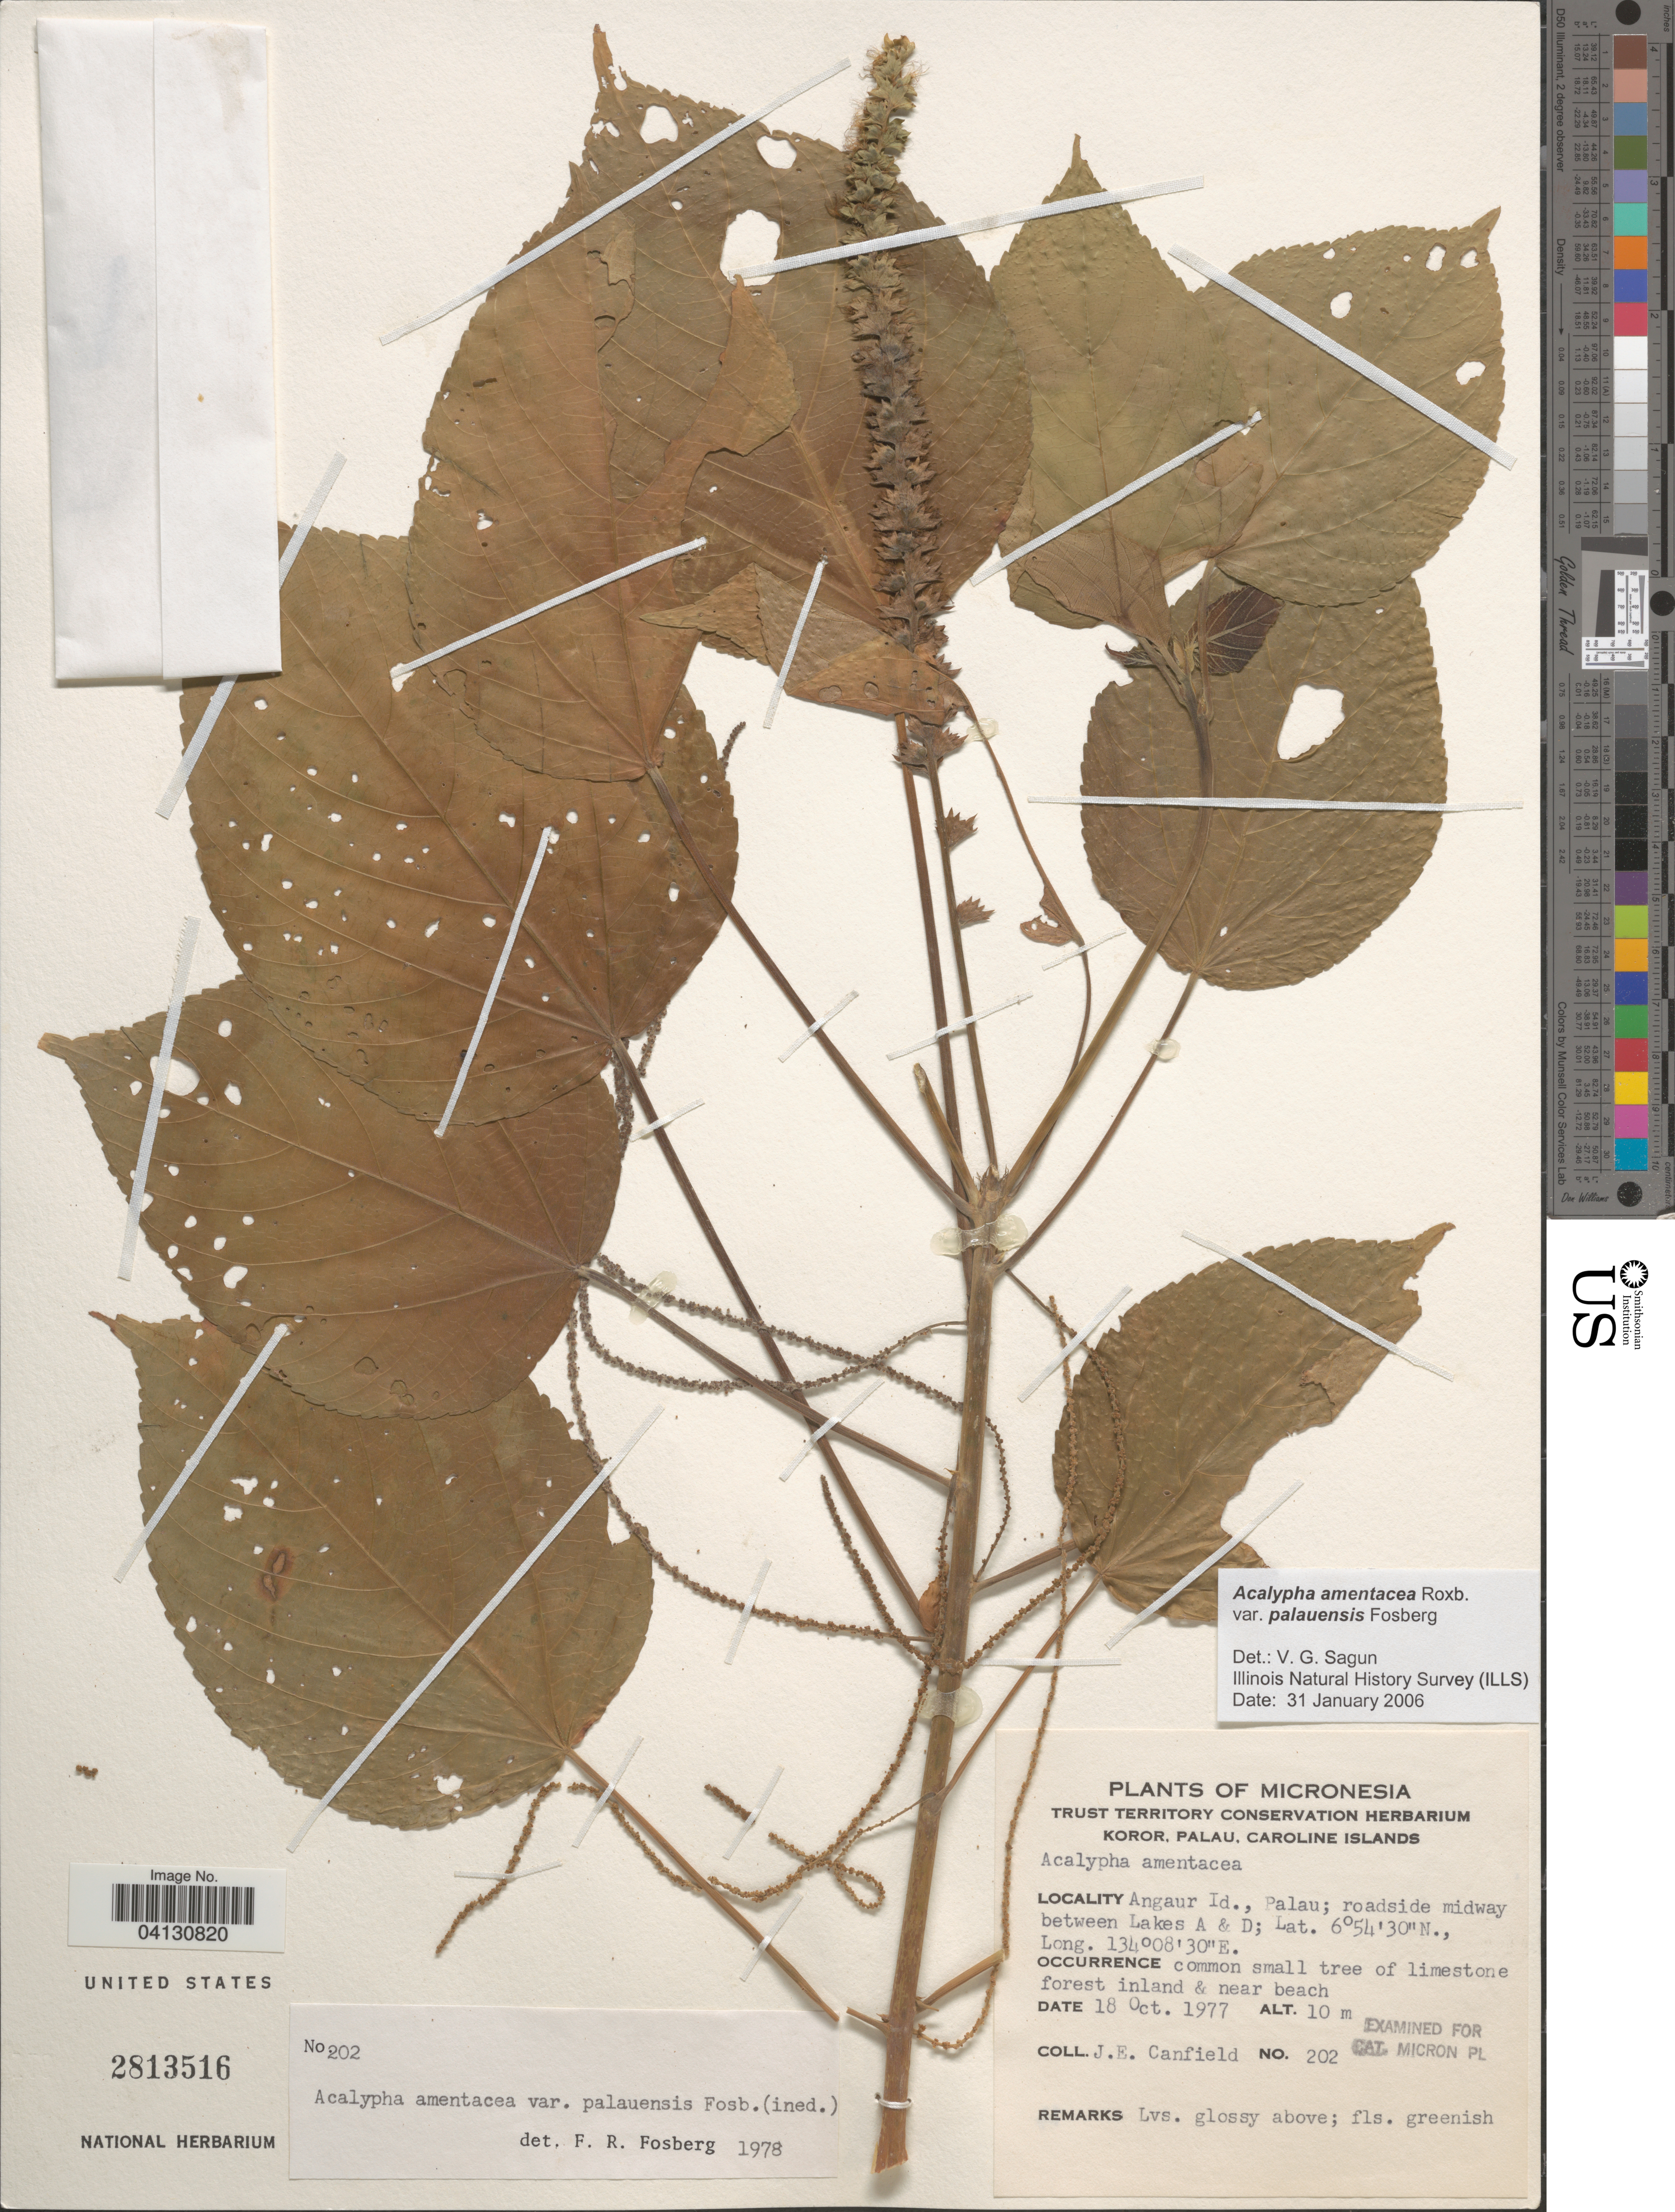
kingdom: Plantae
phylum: Tracheophyta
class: Magnoliopsida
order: Malpighiales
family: Euphorbiaceae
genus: Acalypha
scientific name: Acalypha amentacea var. palauensis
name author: Fosberg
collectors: J. E. Canfield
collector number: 202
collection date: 1977-10-18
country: Palau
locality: Angaur Id., Palau; roadside midway between Lake A & D.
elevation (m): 10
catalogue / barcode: US 2813516